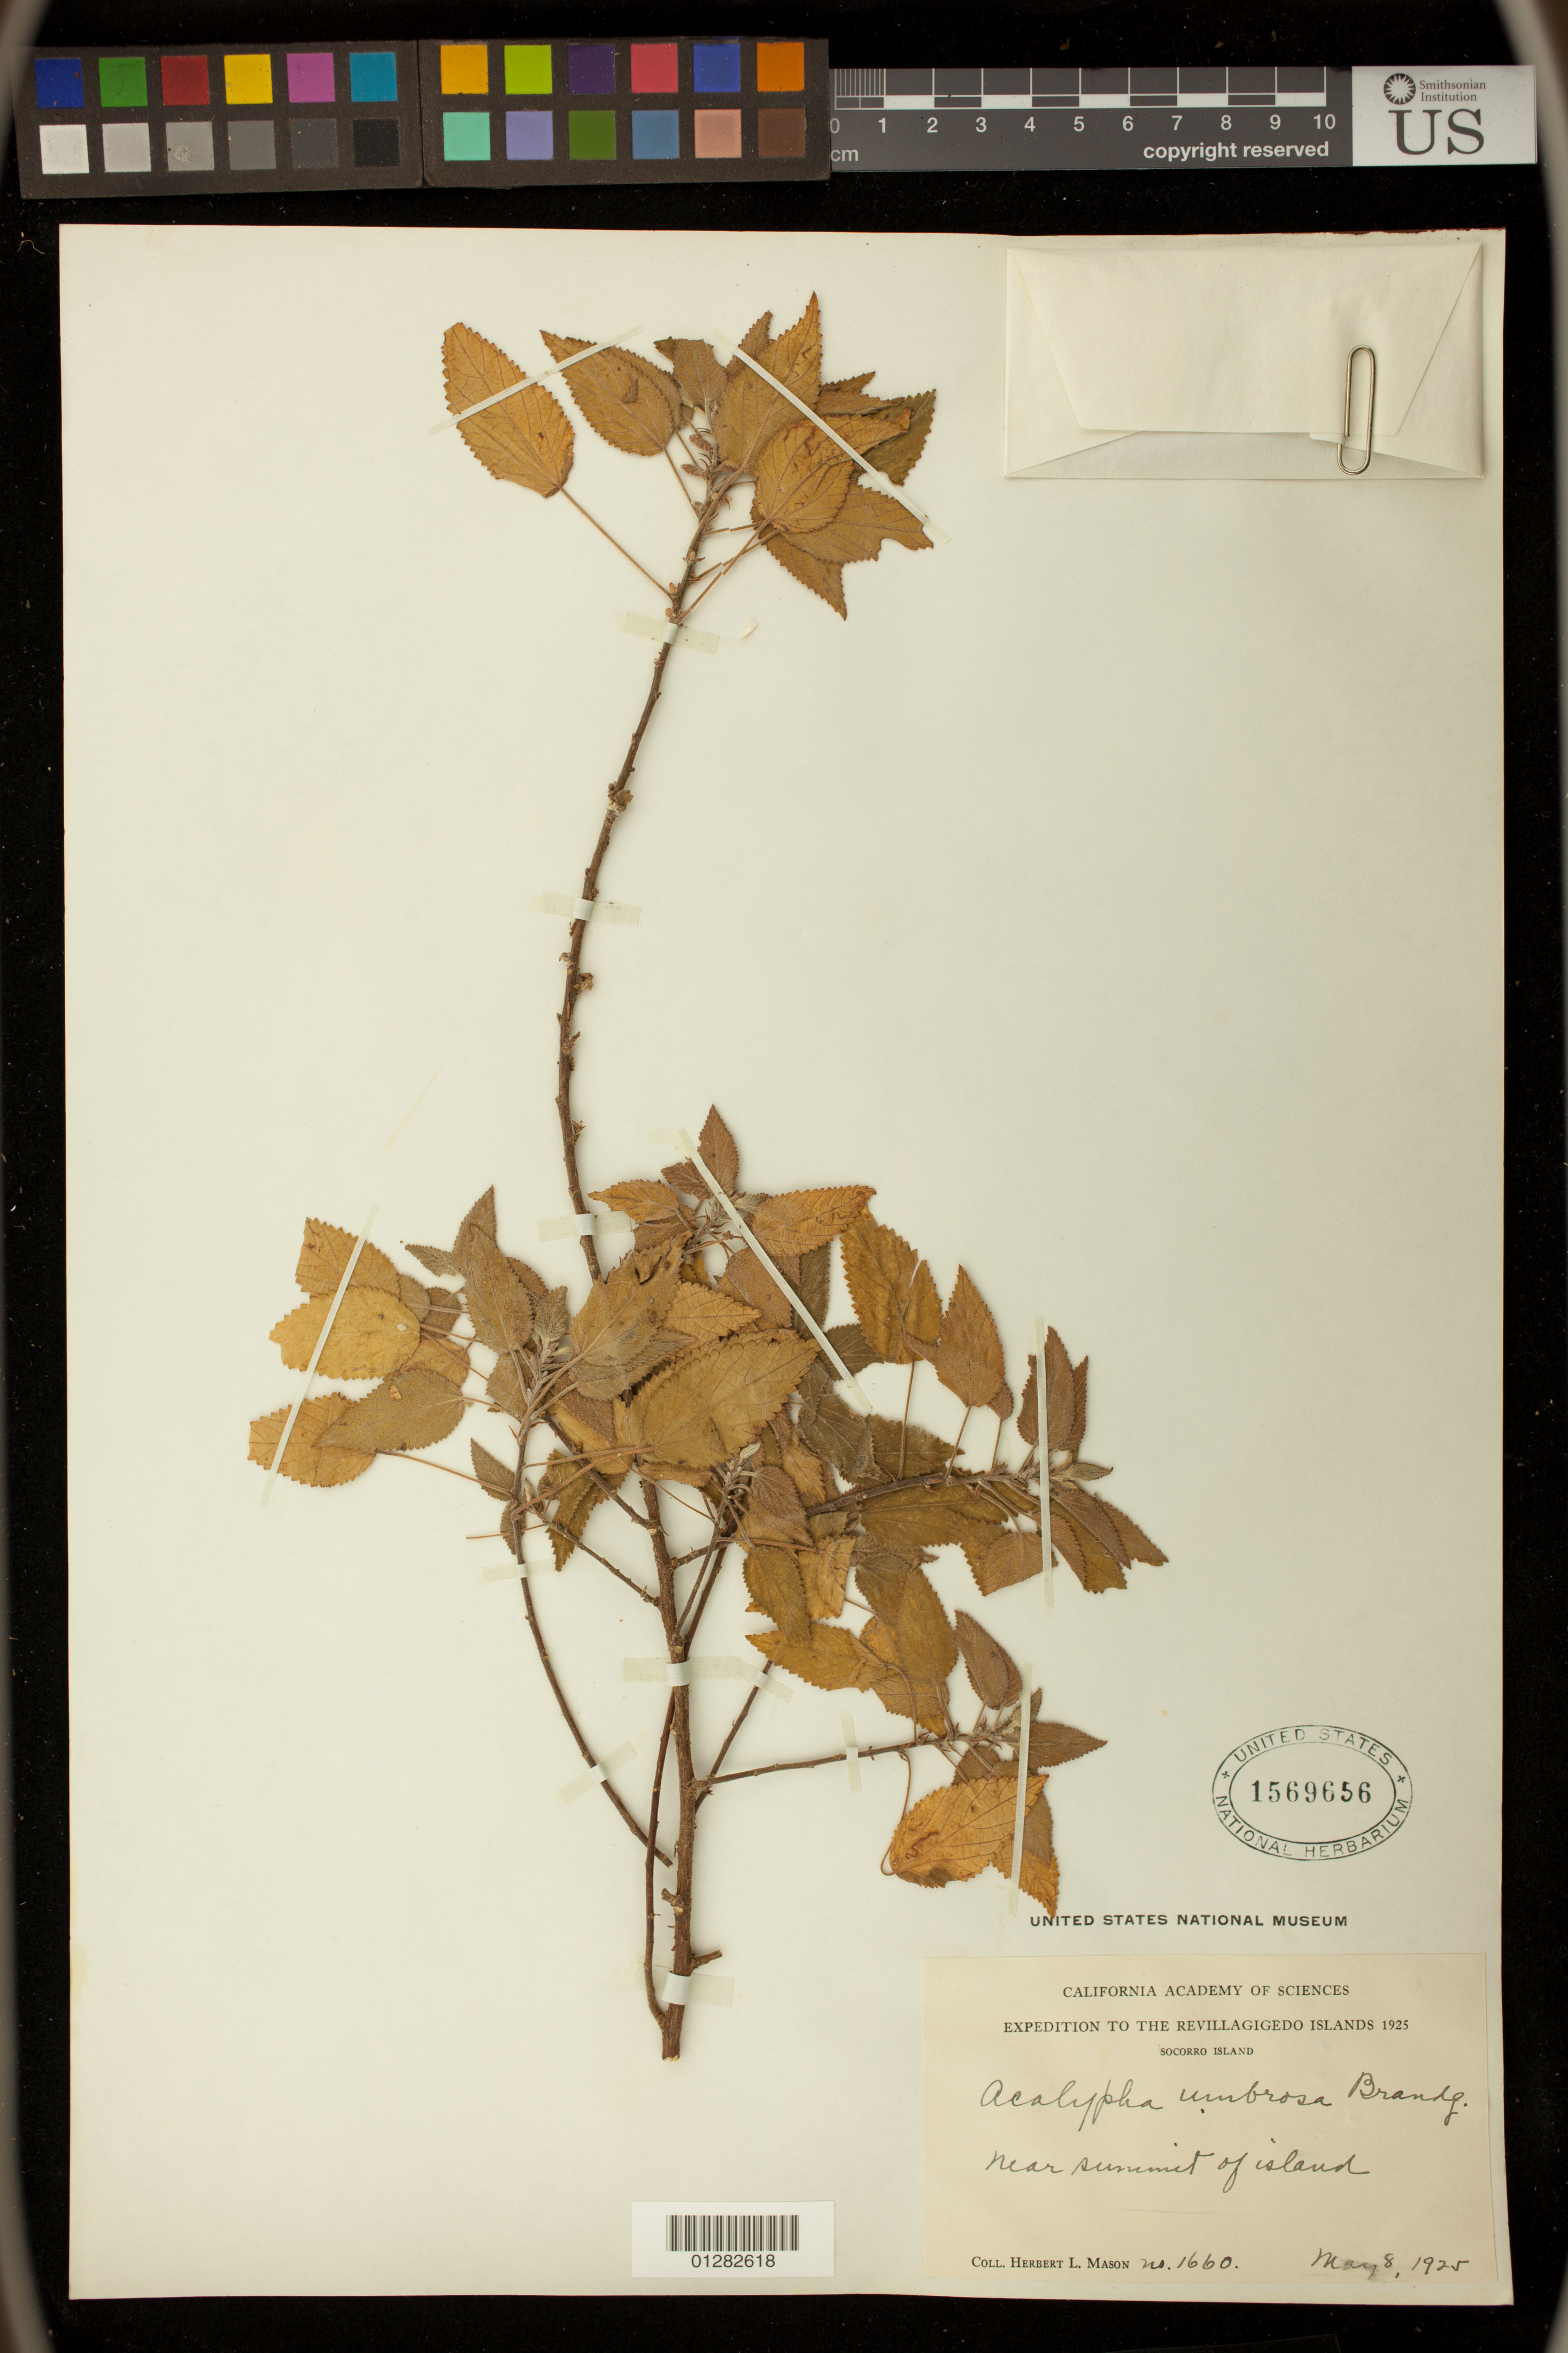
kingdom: Plantae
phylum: Tracheophyta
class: Magnoliopsida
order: Malpighiales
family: Euphorbiaceae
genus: Acalypha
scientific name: Acalypha umbrosa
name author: Brandegee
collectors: C. L. Lundell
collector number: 1660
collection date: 1925-05-08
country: Mexico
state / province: Colima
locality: Revillagigedo Islands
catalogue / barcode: US 1569656